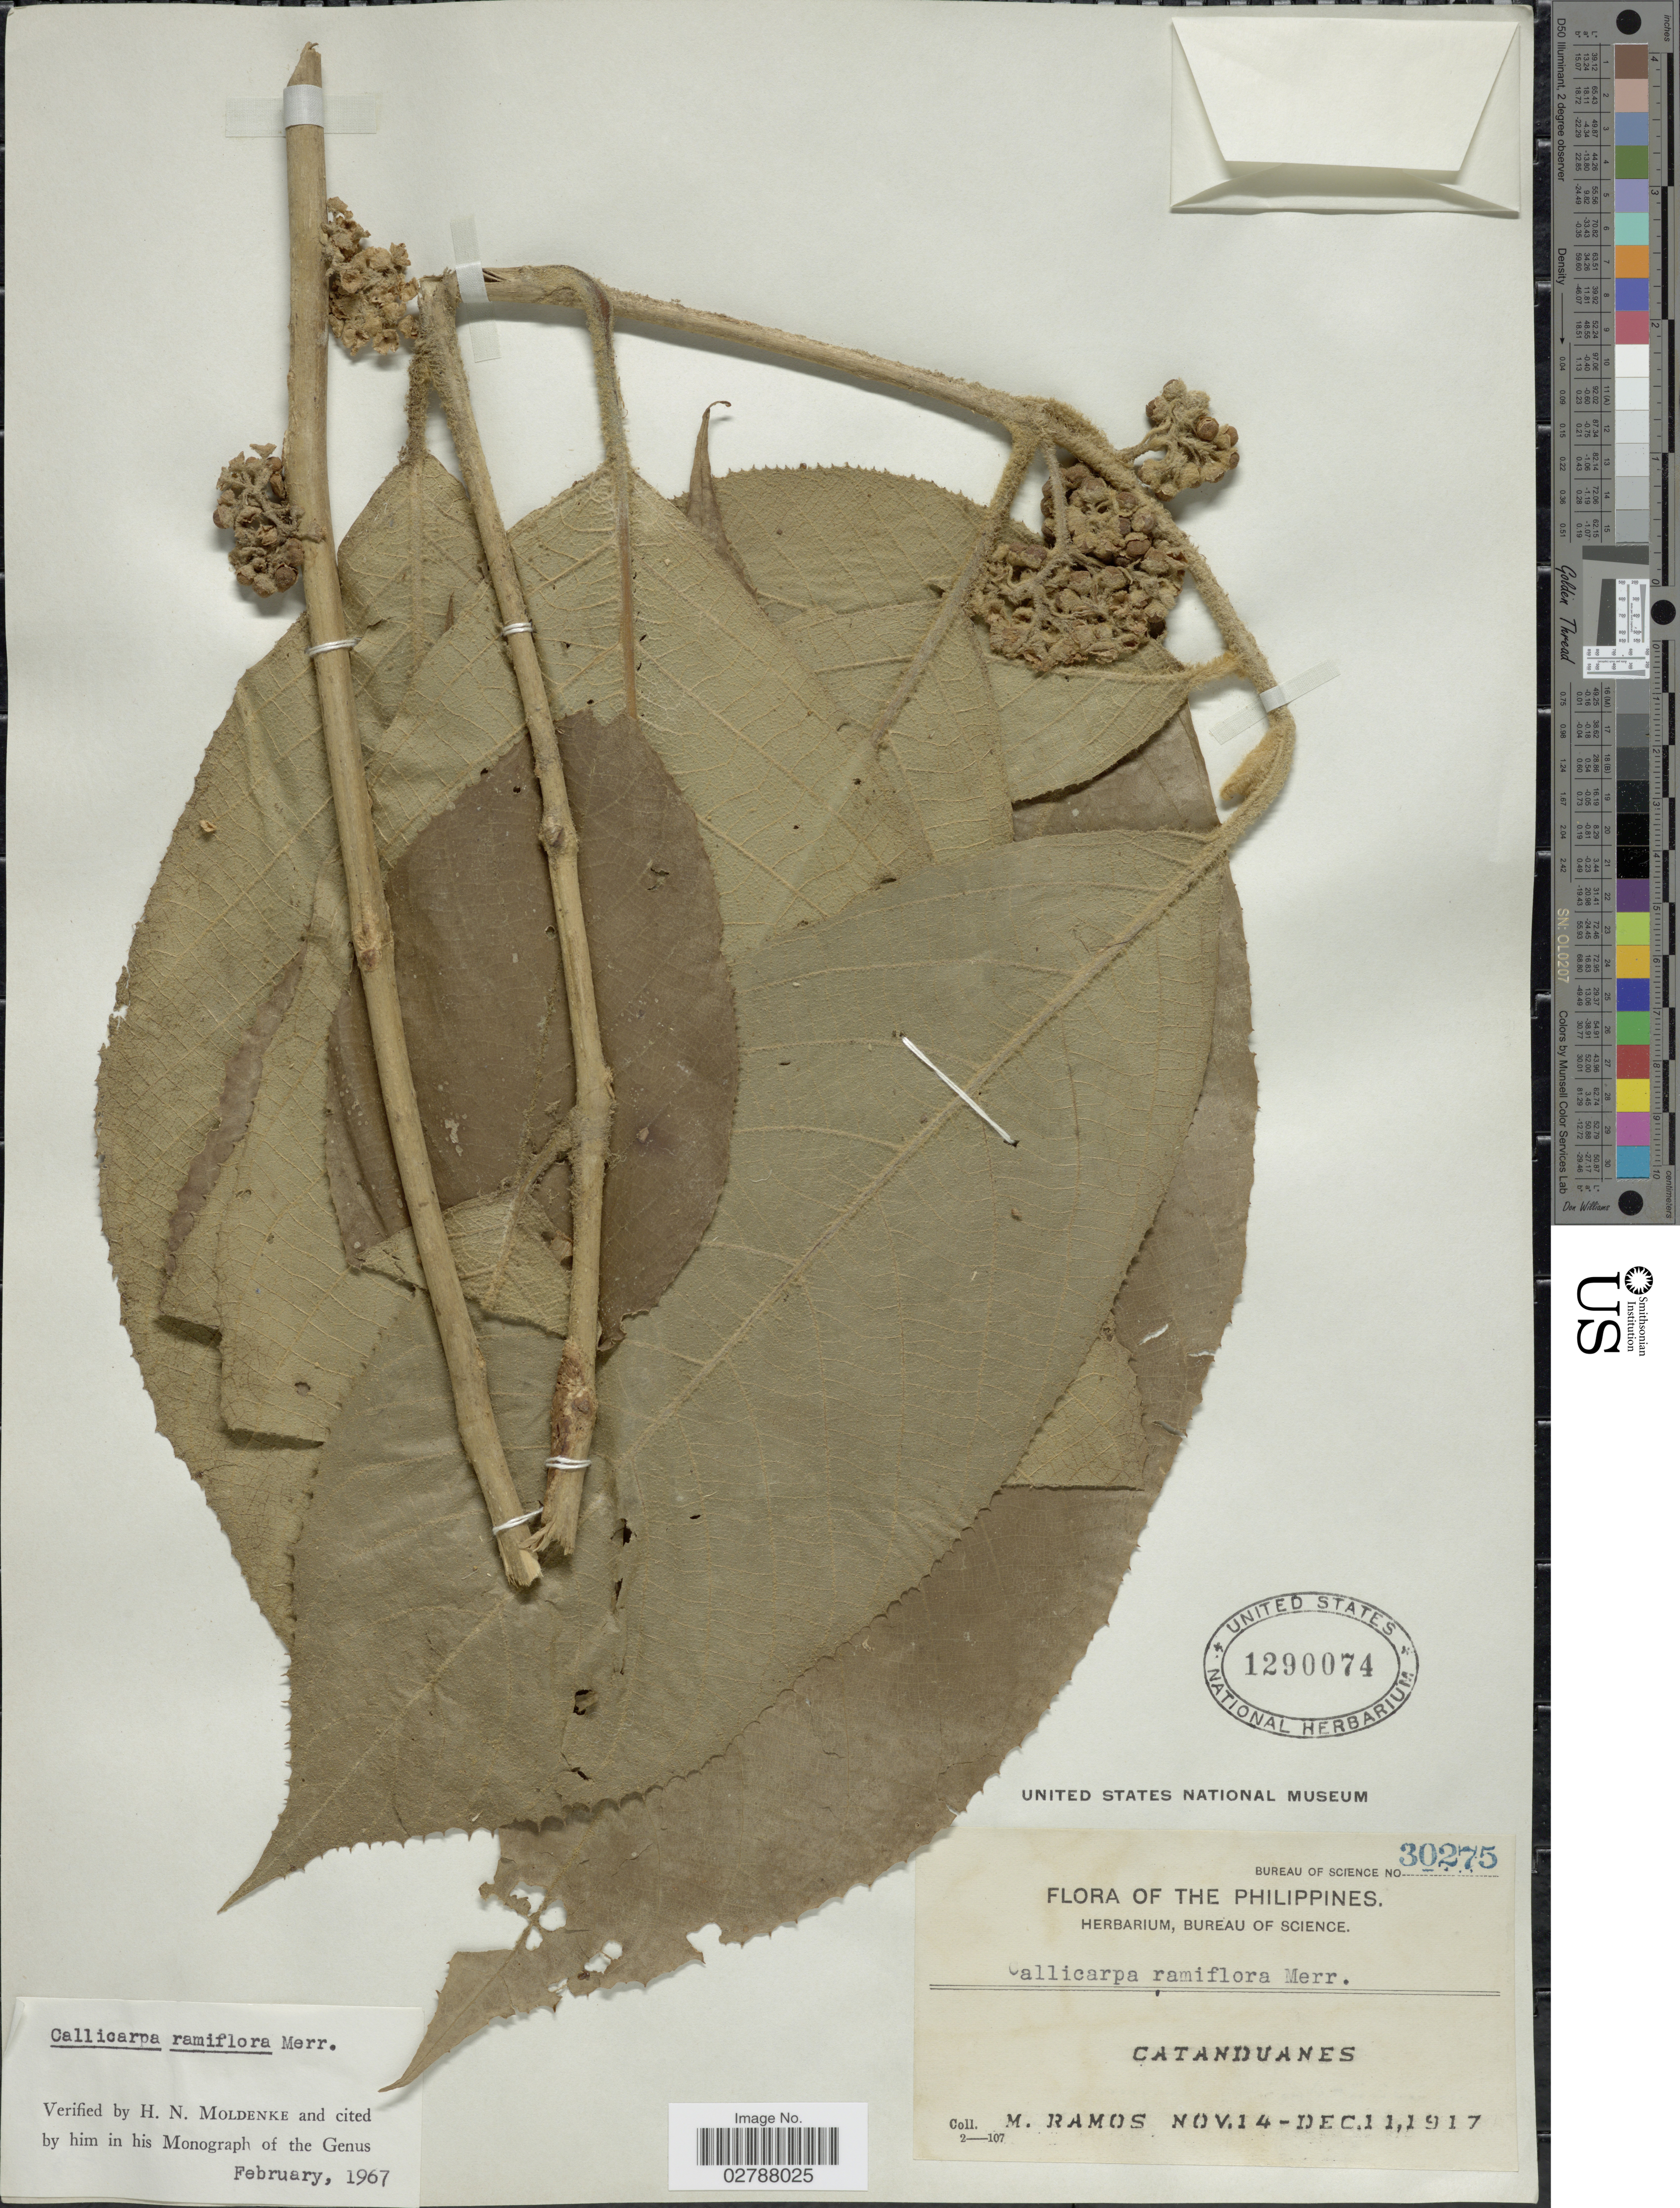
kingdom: Plantae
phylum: Tracheophyta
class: Magnoliopsida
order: Lamiales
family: Lamiaceae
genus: Callicarpa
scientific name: Callicarpa ramiflora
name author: Merr.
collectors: M. Ramos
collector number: Bureau of Science30275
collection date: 1917-11-14/1917-12-11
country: Philippines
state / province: Bicol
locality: Catanduanes.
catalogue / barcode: US 1290074